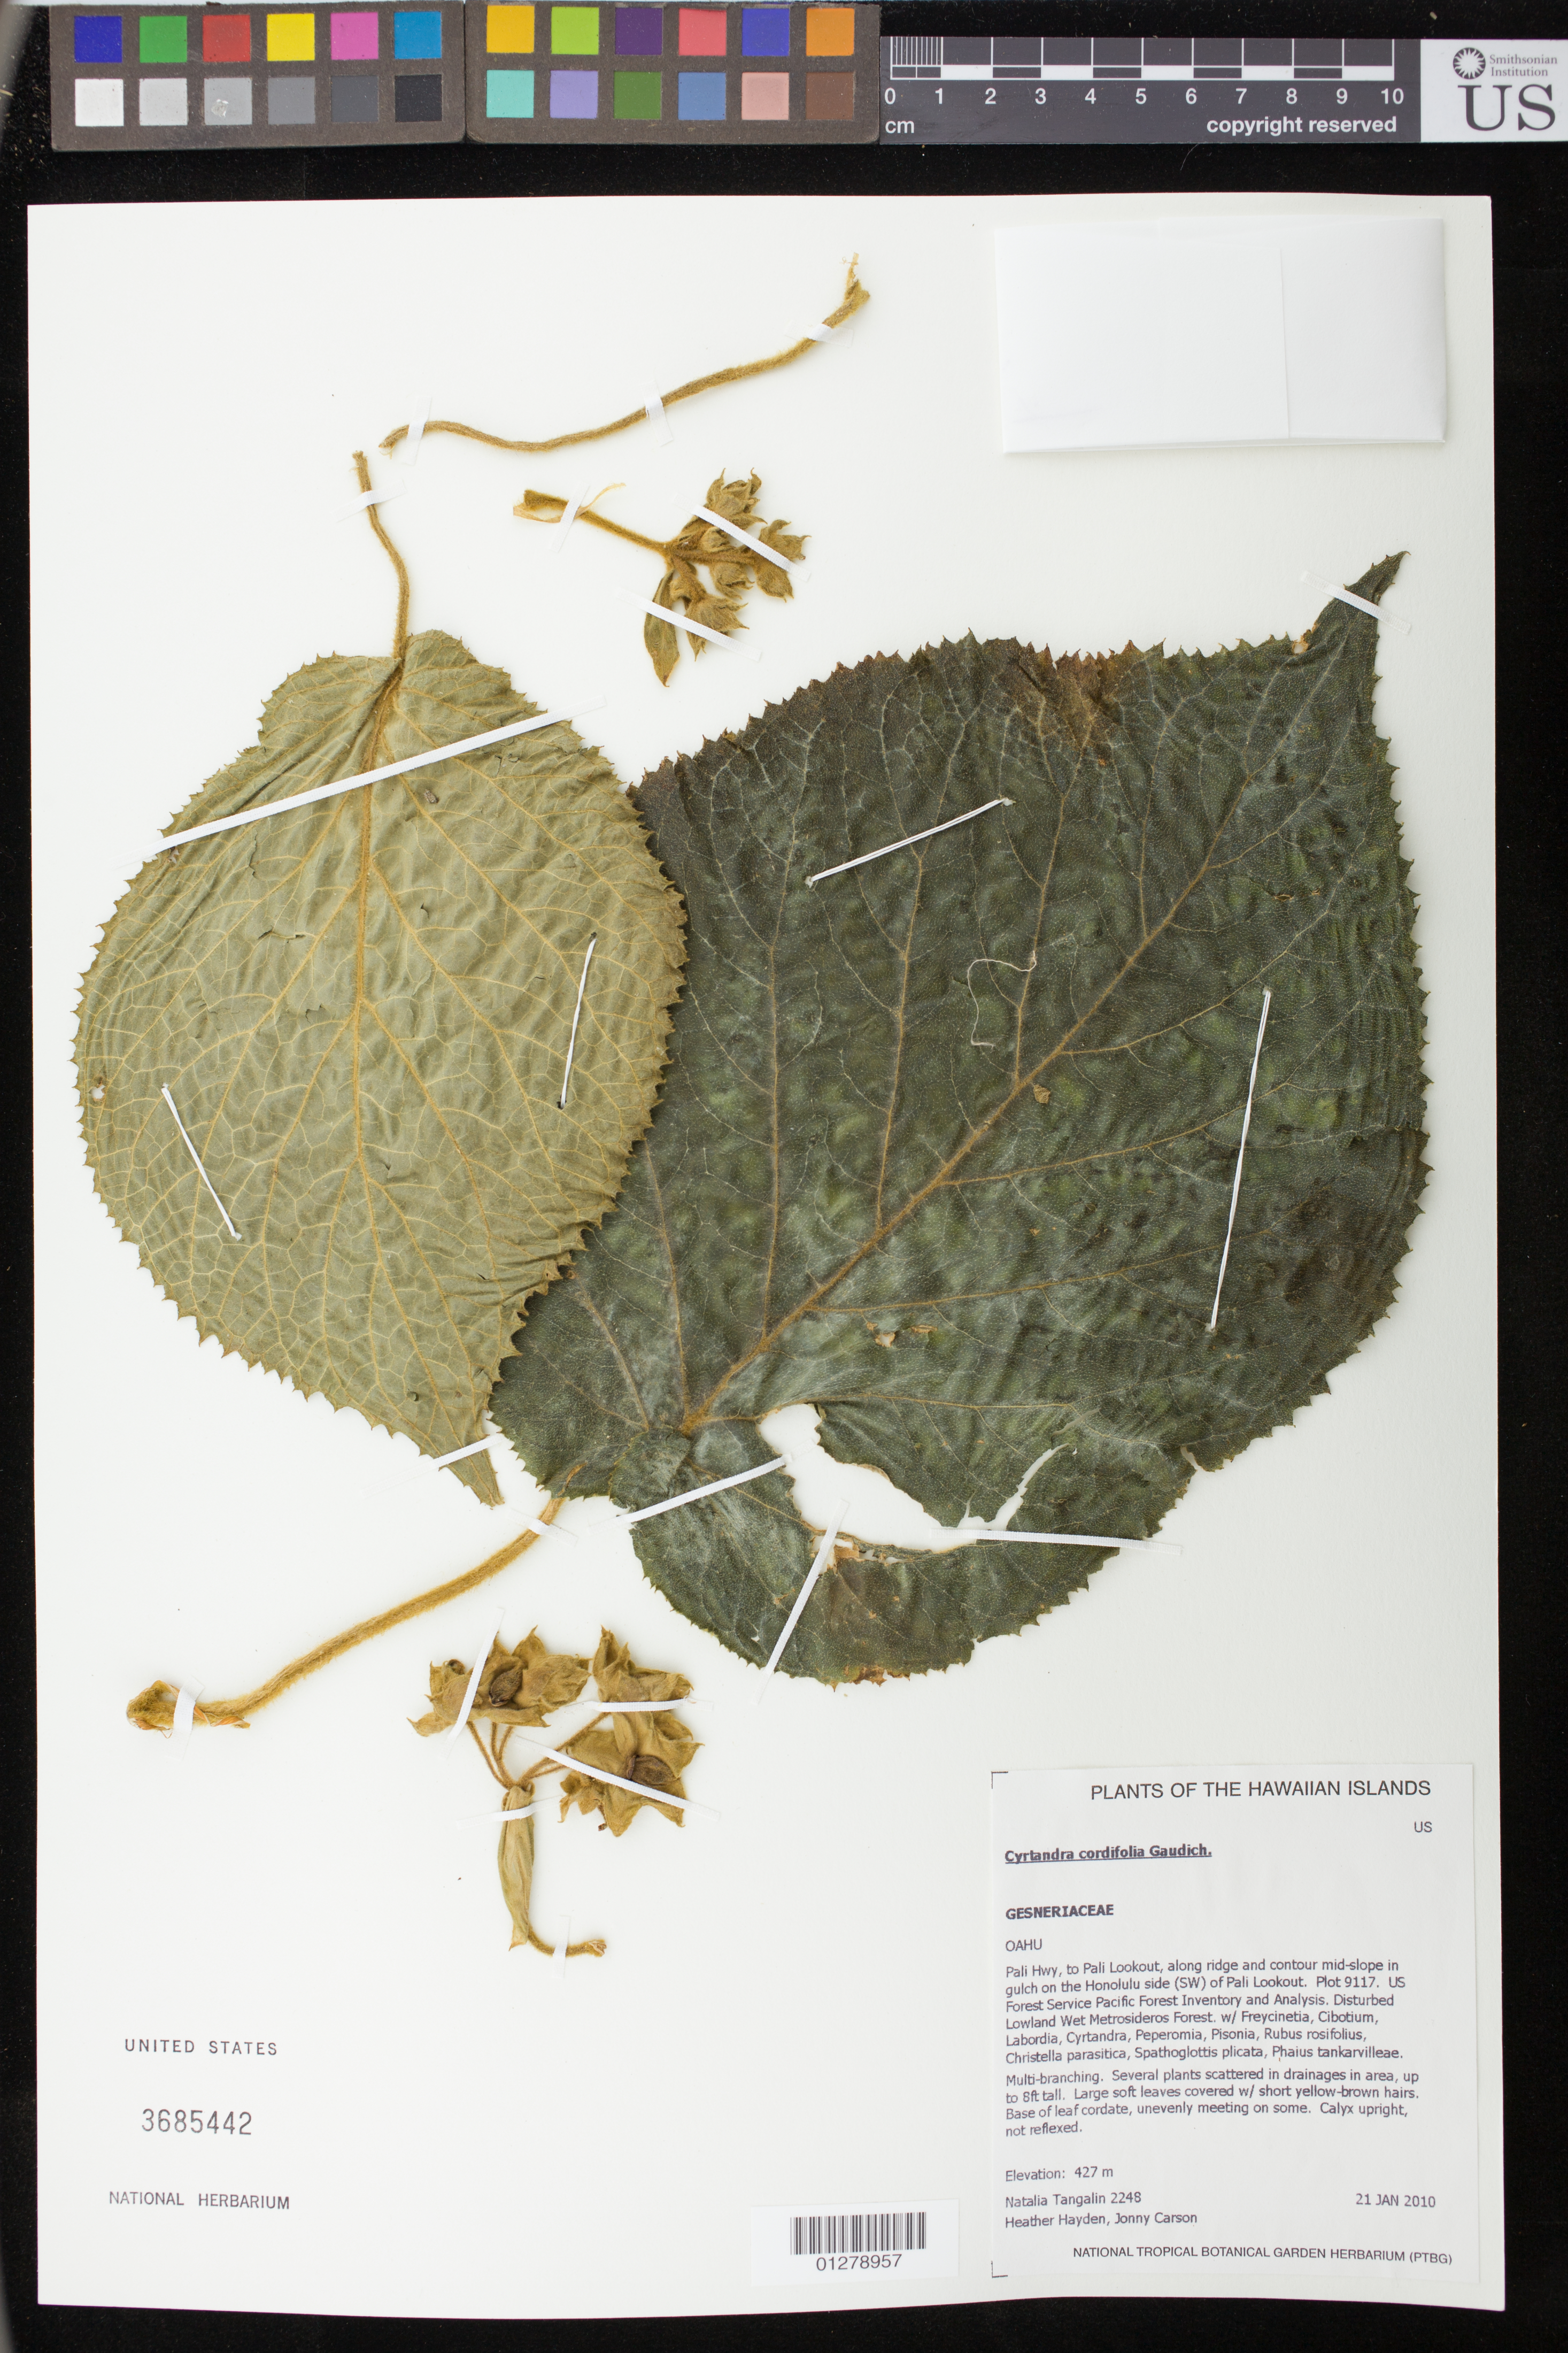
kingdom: Plantae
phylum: Tracheophyta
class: Magnoliopsida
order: Lamiales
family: Gesneriaceae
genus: Cyrtandra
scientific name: Cyrtandra cordifolia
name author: Gaudich.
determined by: Wagner, W. L., (BOT), Smithsonian Institution - National Museum of Natural History (UNITED STATES)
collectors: N. Tangalin, H. Hayden & J. Carson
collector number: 2248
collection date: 2010-01-21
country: United States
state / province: Hawaii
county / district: Honolulu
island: Oahu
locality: Pali Hwy, to Pali Lookout, along ridge and contour mid-slope in gulch on the Honolulu side (SW) of Pali Lookout, Plot 9117, US Forest Service Pacific Forest Inventory and Analysis.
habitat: Disturbed lowland wet forest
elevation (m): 427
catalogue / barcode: US 3685442